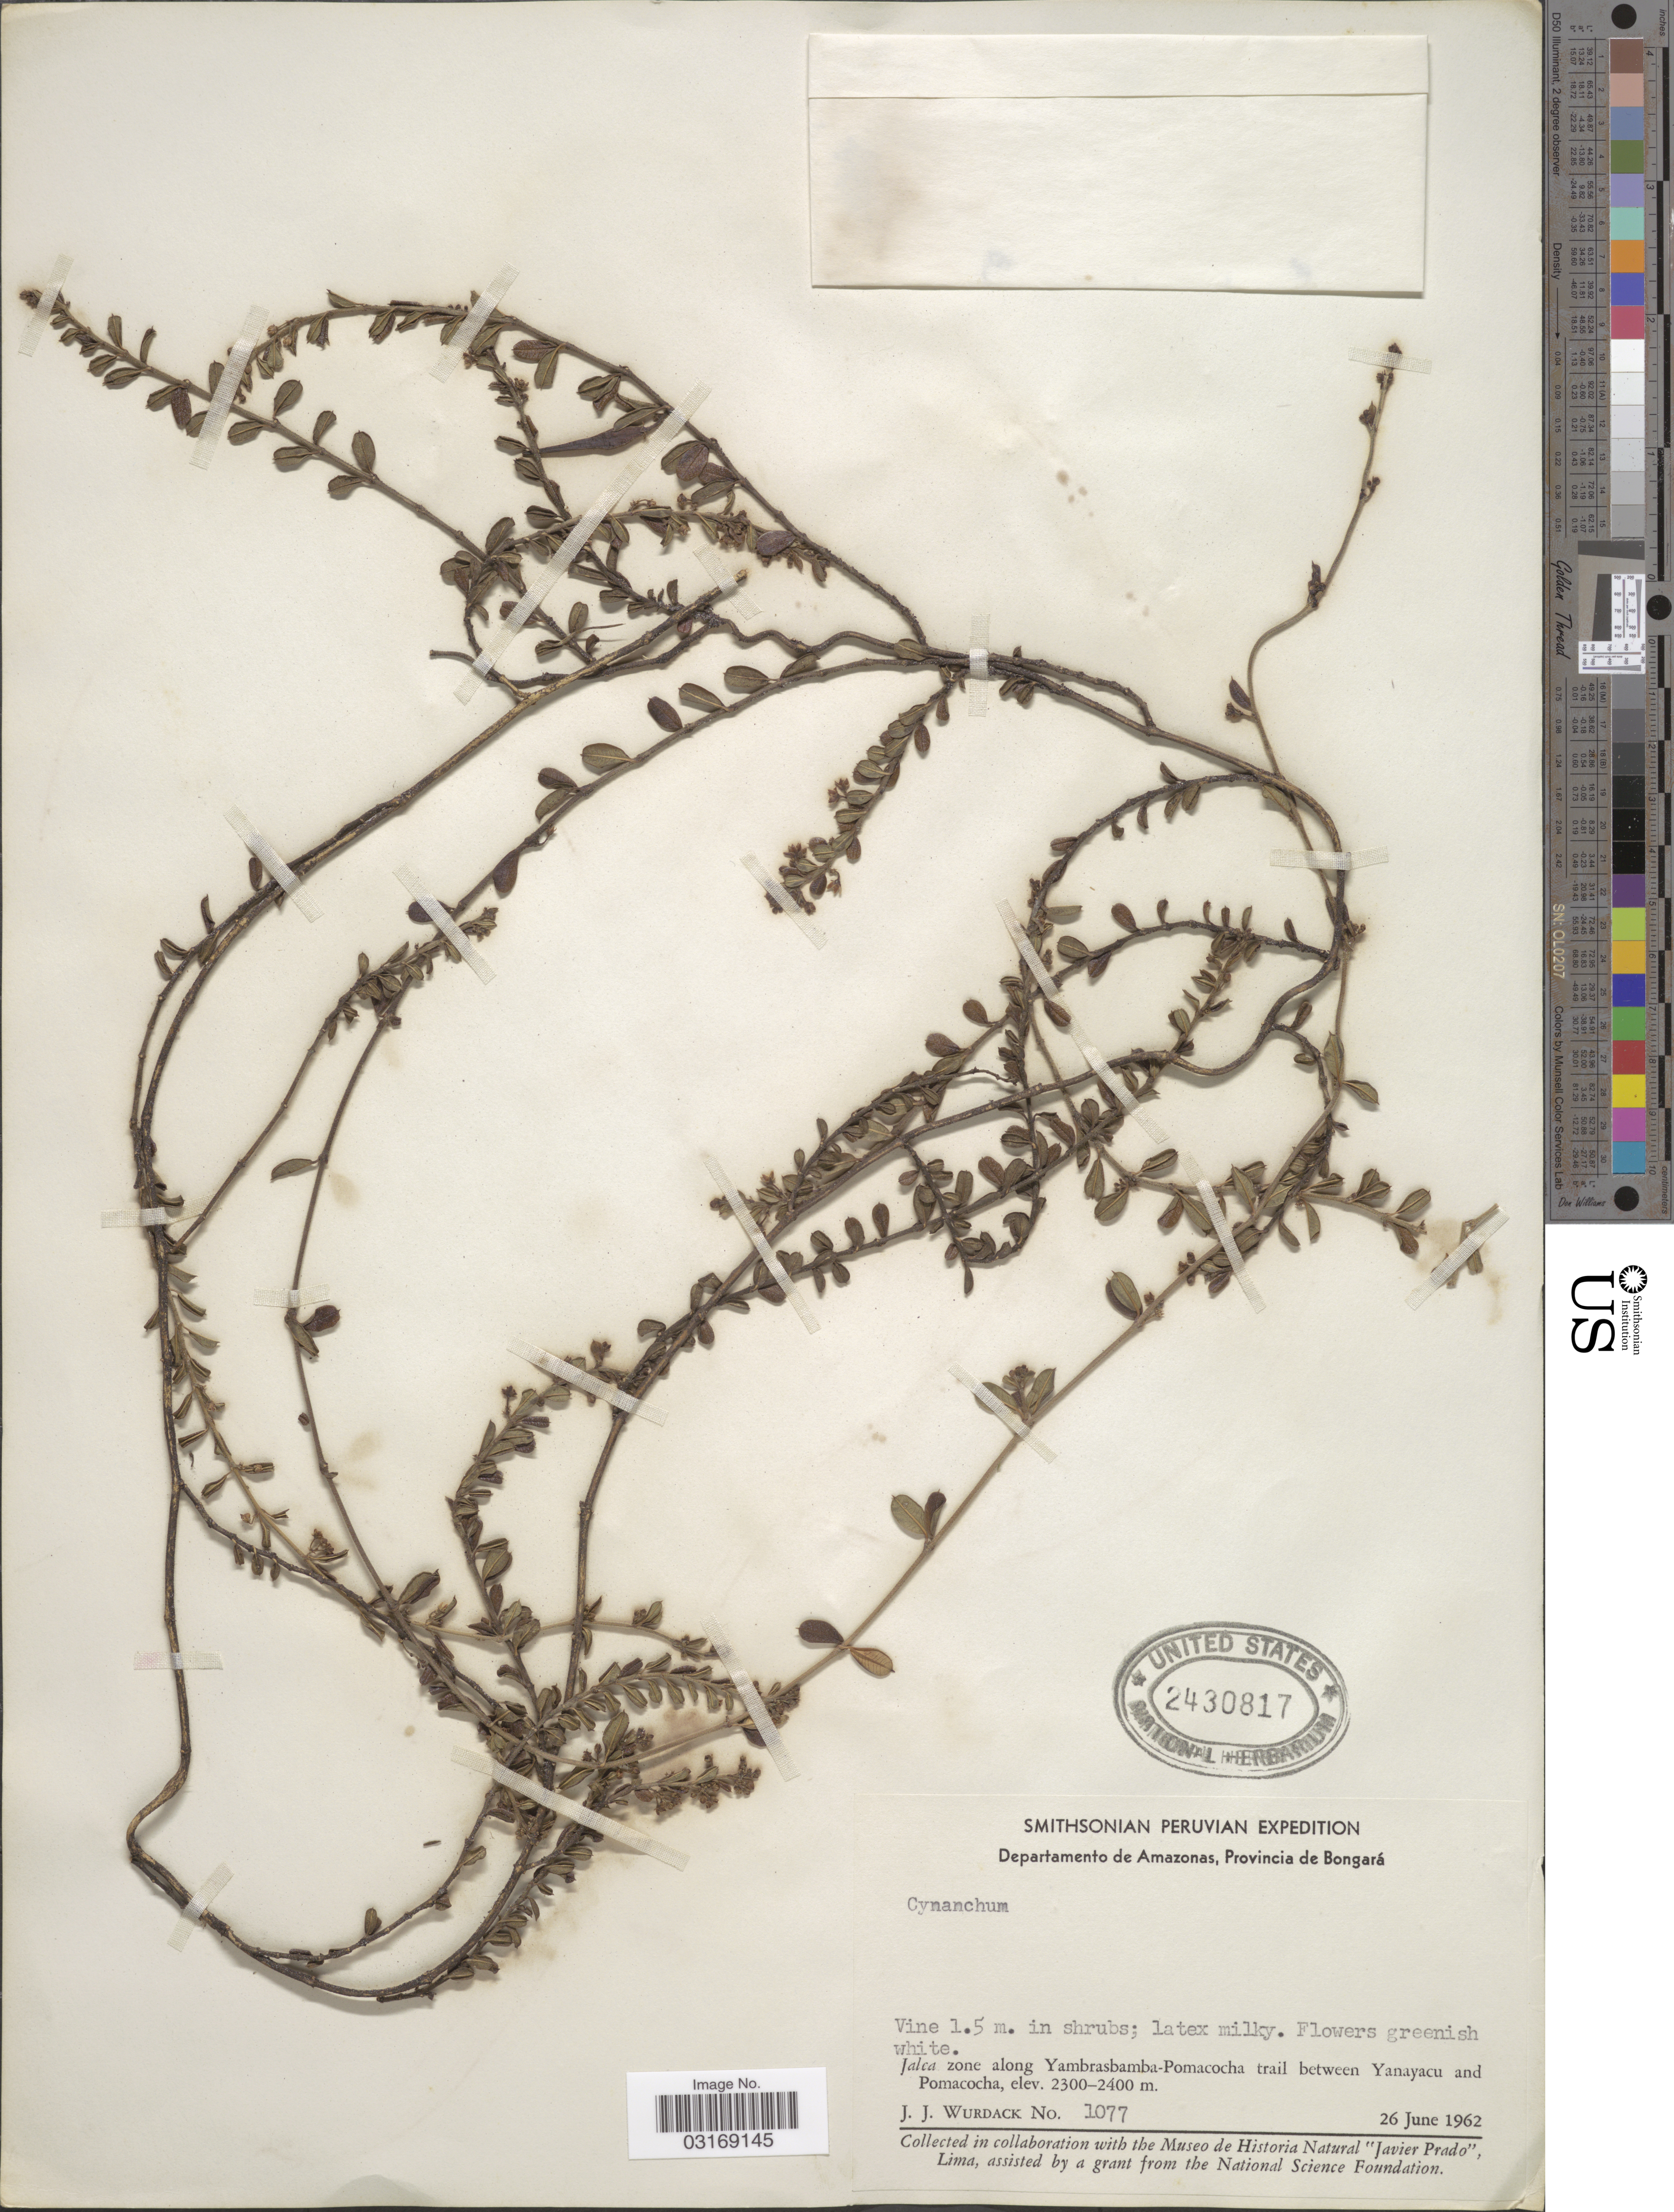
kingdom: Plantae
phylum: Tracheophyta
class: Magnoliopsida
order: Gentianales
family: Apocynaceae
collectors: J. J. Wurdack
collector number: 1077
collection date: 1962-06-26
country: Peru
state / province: Amazonas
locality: Departamento de Amazonas, Provincia de Bongará. Jalca zone along Yambrasbamba-Pomacocha trail between Yanayacu and Pomacocha.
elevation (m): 2300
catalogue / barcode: US 2430817